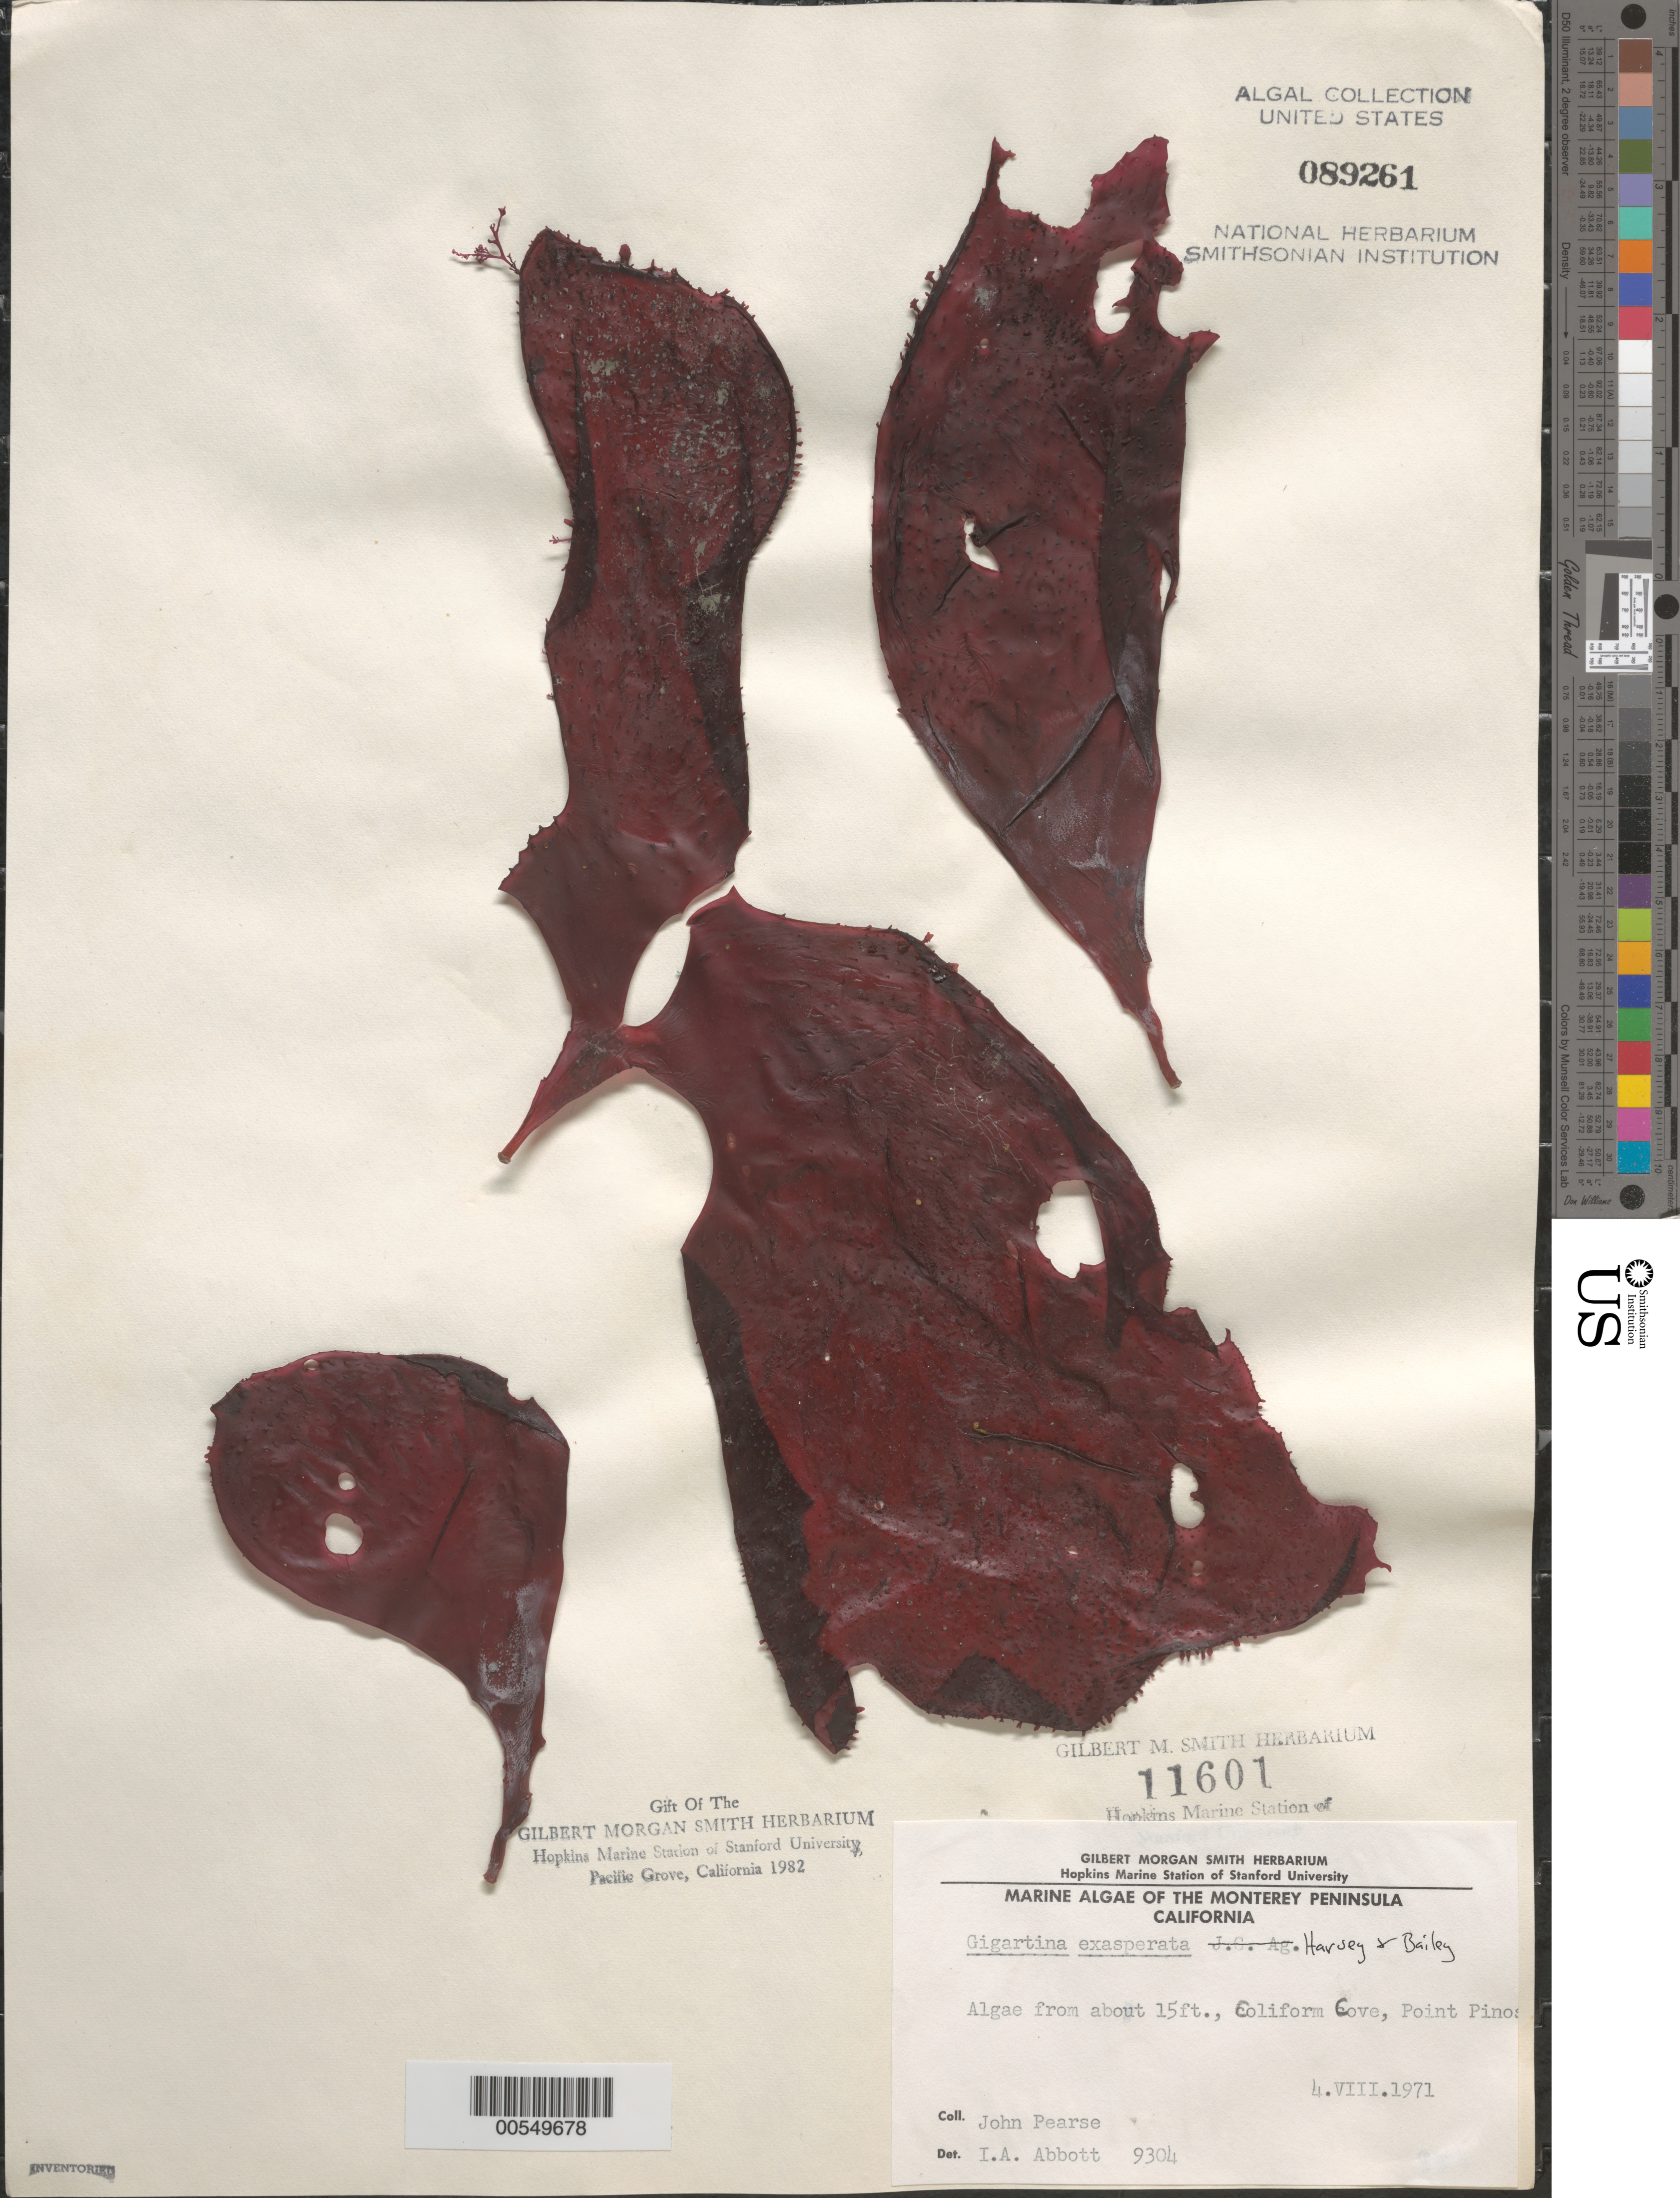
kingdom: Plantae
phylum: Rhodophyta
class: Florideophyceae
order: Gigartinales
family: Gigartinaceae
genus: Chondracanthus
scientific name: Chondracanthus exasperatus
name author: (Harv. & J. Bailey) J.R. Hughey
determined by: Algae name updating Project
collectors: J. Pearse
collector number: IAA 9304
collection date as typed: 04 Aug 1971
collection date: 1971-08-04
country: United States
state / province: California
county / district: Monterey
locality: Coliform Cove, Point Pinos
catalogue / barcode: US 89261